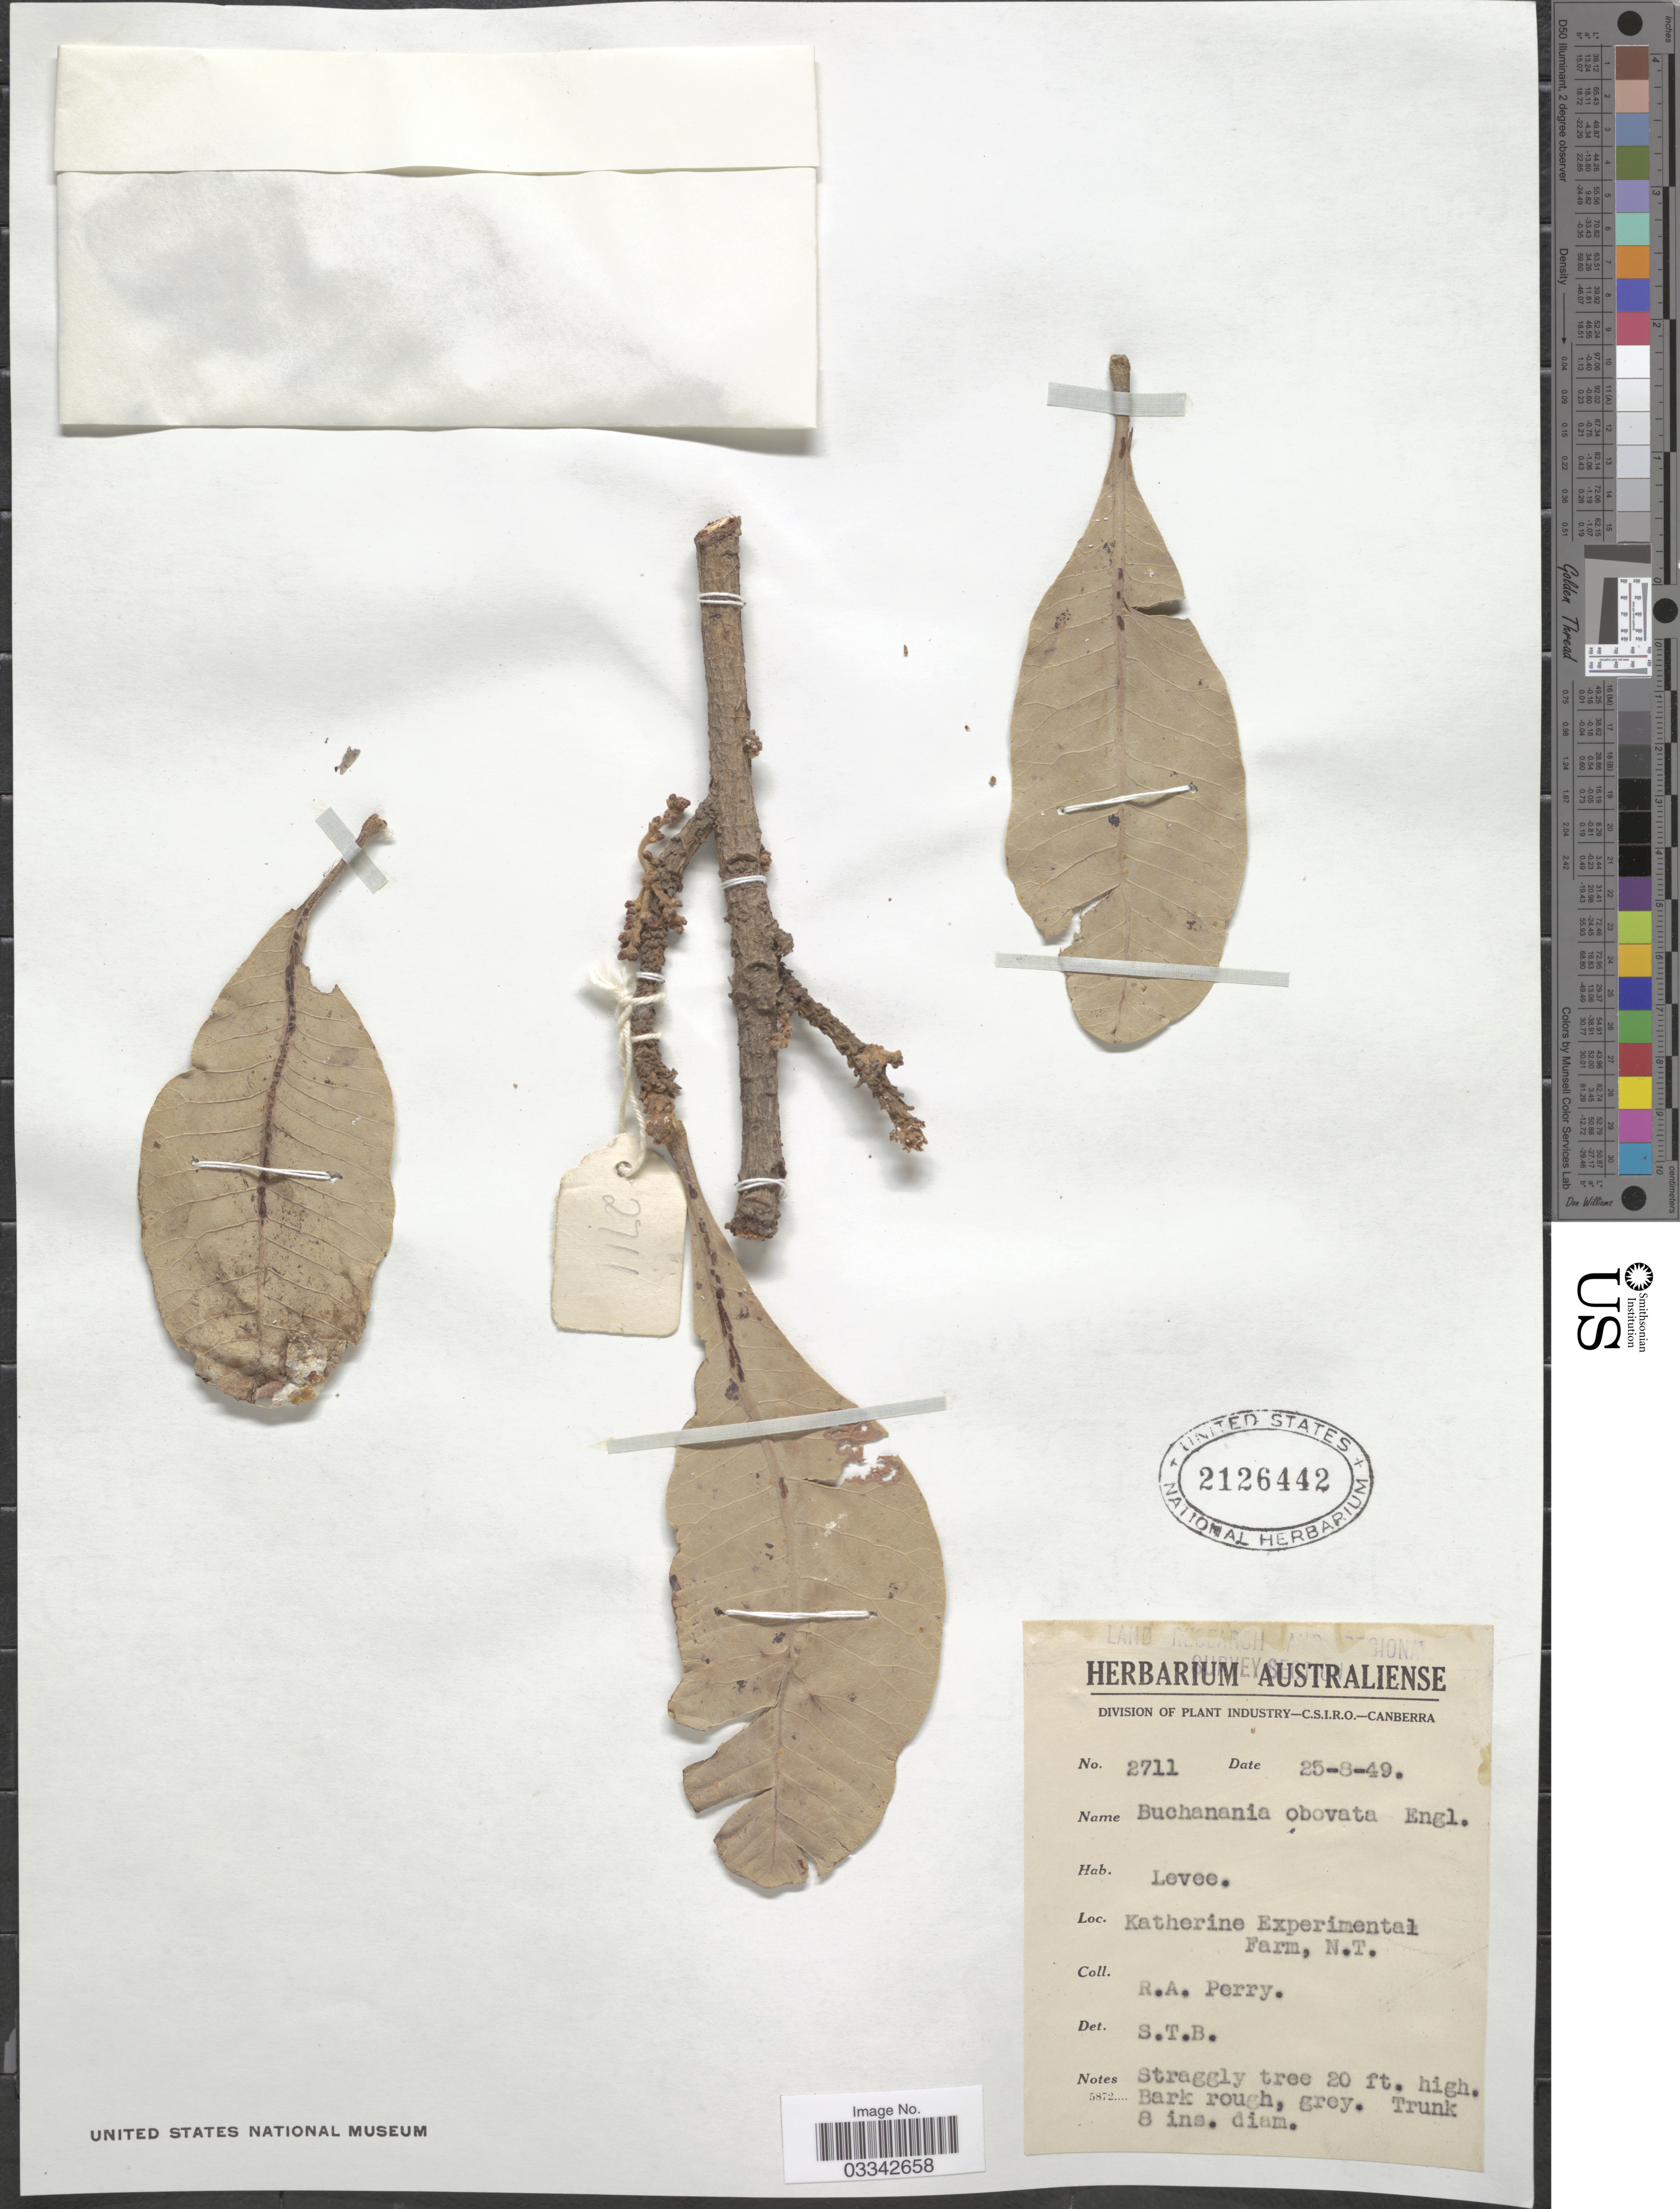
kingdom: Plantae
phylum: Tracheophyta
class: Magnoliopsida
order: Sapindales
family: Anacardiaceae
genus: Buchanania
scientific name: Buchanania obovata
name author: Engl.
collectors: Perry, R. A.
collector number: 2711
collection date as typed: Transcribed d/m/y: 25/8/49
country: Australia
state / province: Northern Territory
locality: Katherine Experimental Farm.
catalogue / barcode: US 2126442